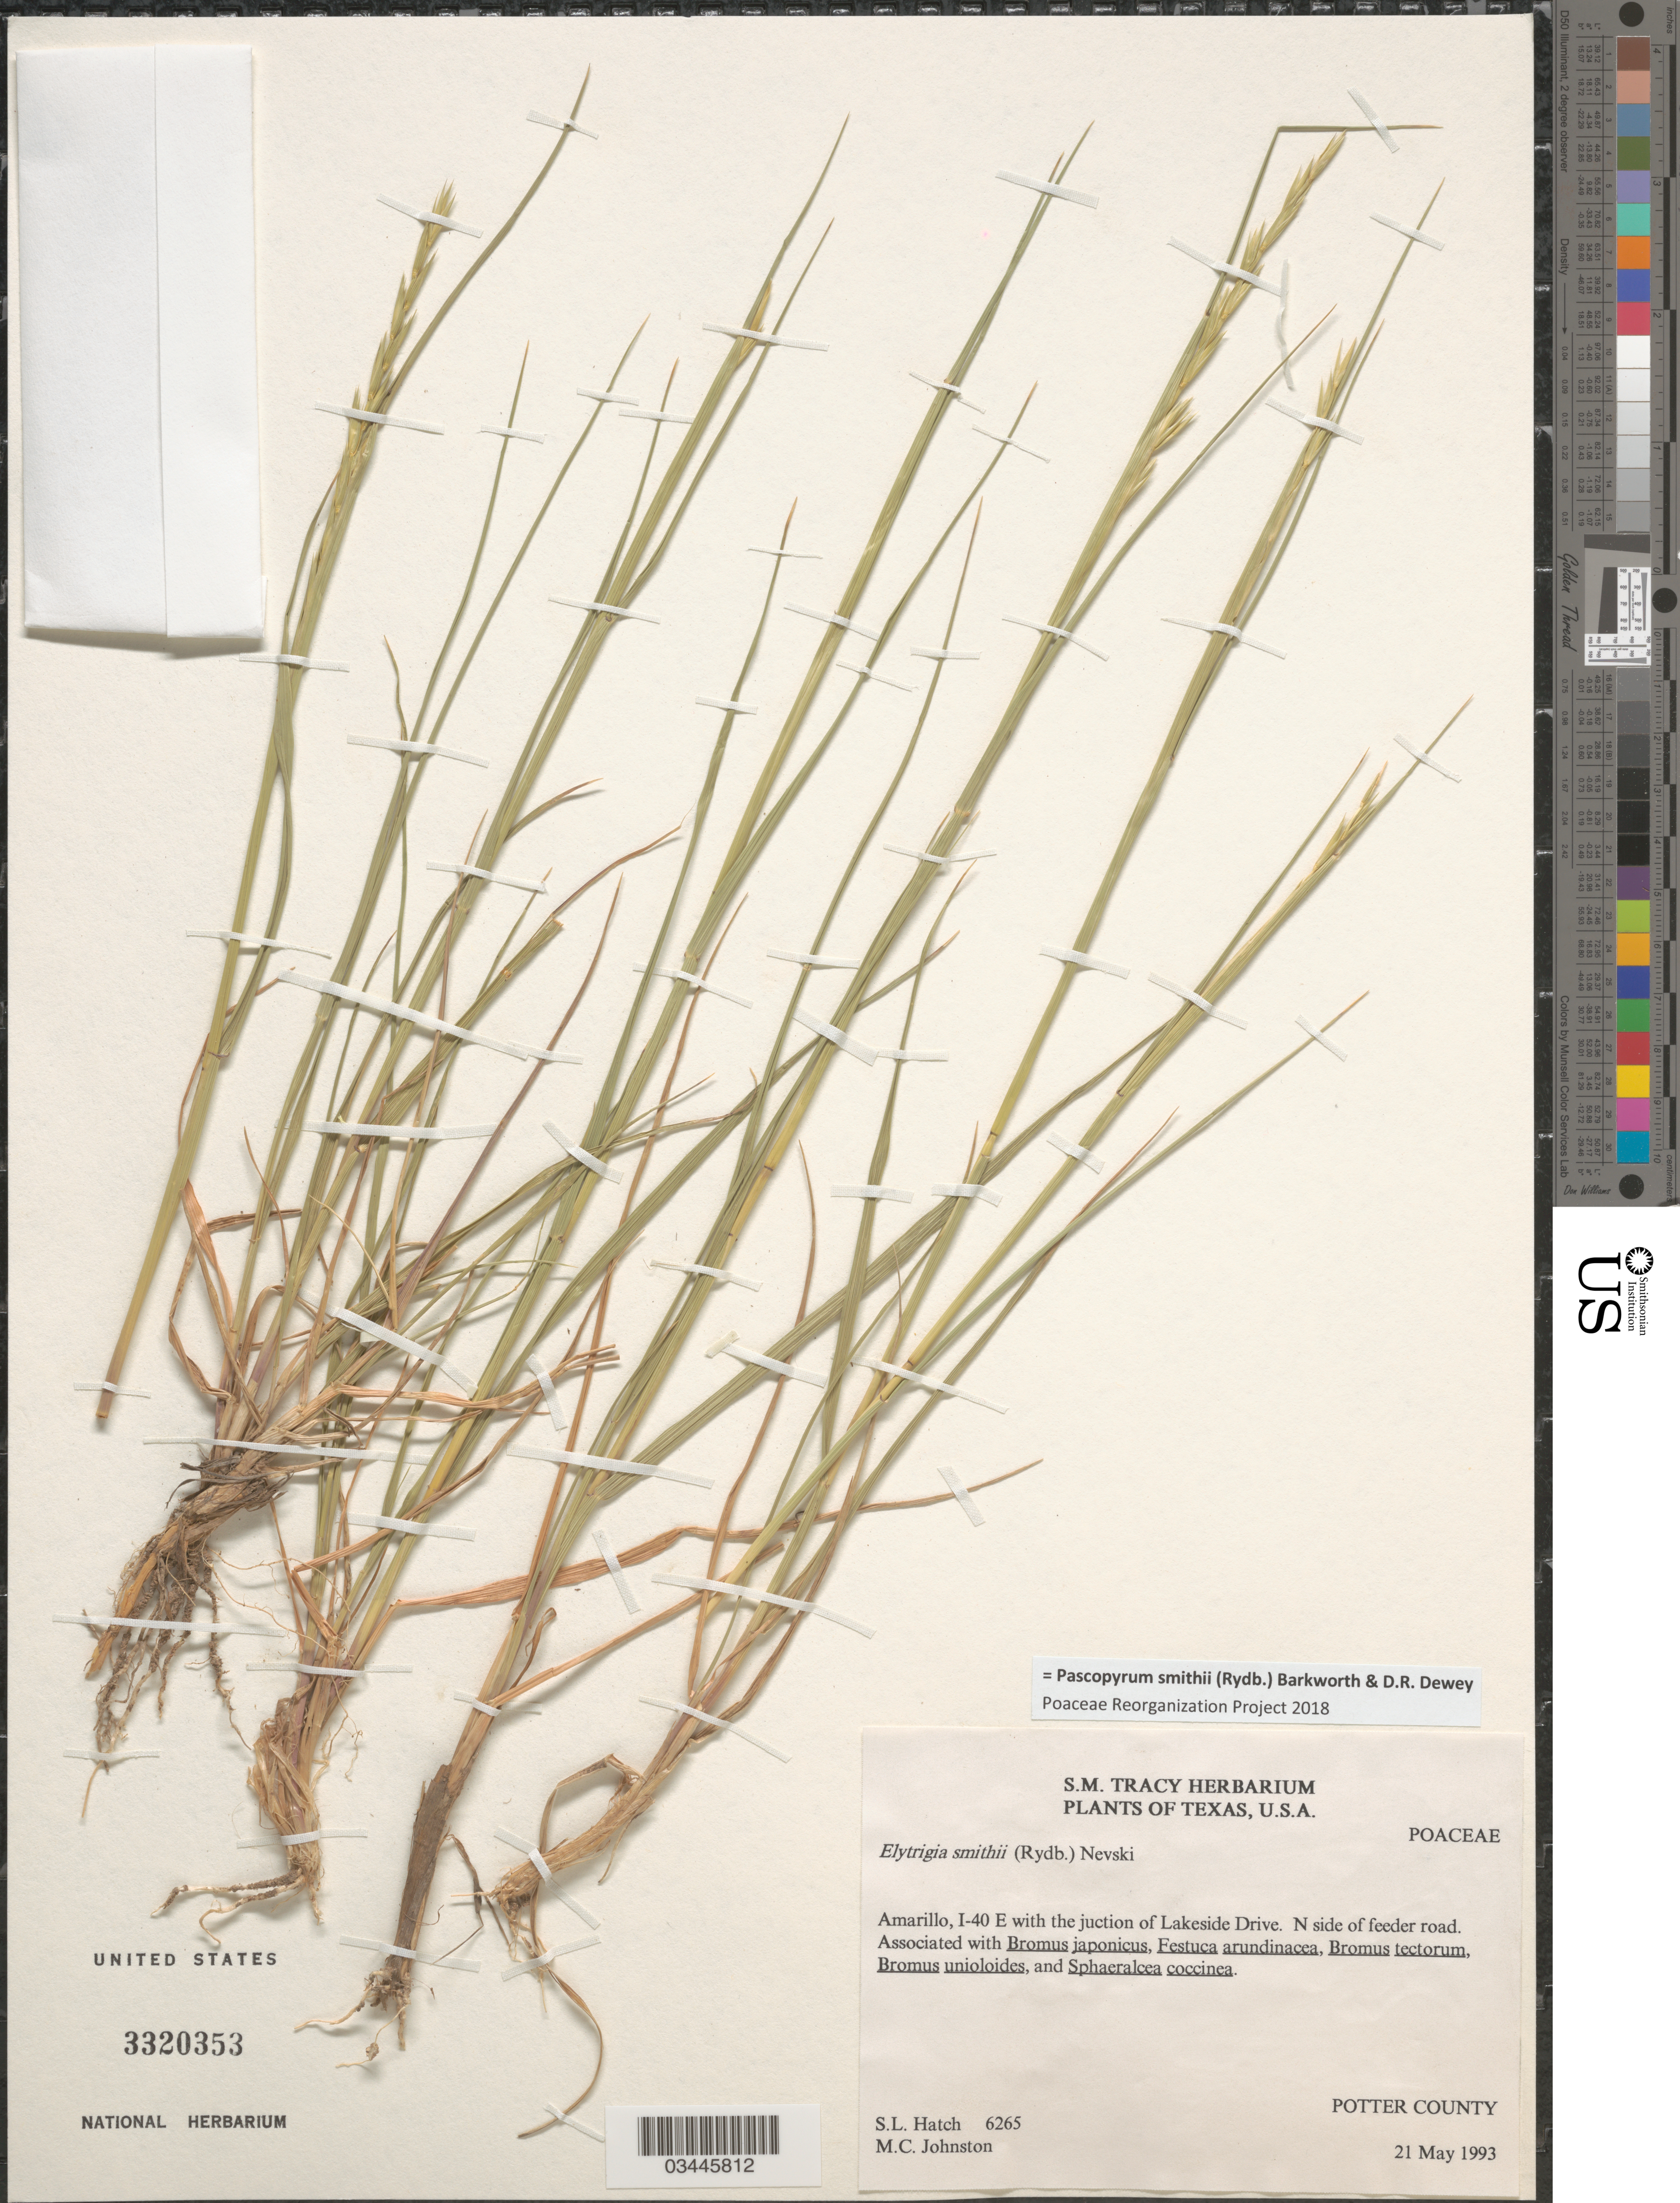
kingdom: Plantae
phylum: Tracheophyta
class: Liliopsida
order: Poales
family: Poaceae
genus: Pascopyrum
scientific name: Pascopyrum smithii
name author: (Rydb.) Barkworth & Dewey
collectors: S. Hatch & M. Johnston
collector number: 6265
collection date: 1993-05-21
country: United States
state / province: Texas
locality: Amarillo, I-40 E with the junction of Lakeside Drive. N side of feeder road. Potter County.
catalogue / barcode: US 3320353